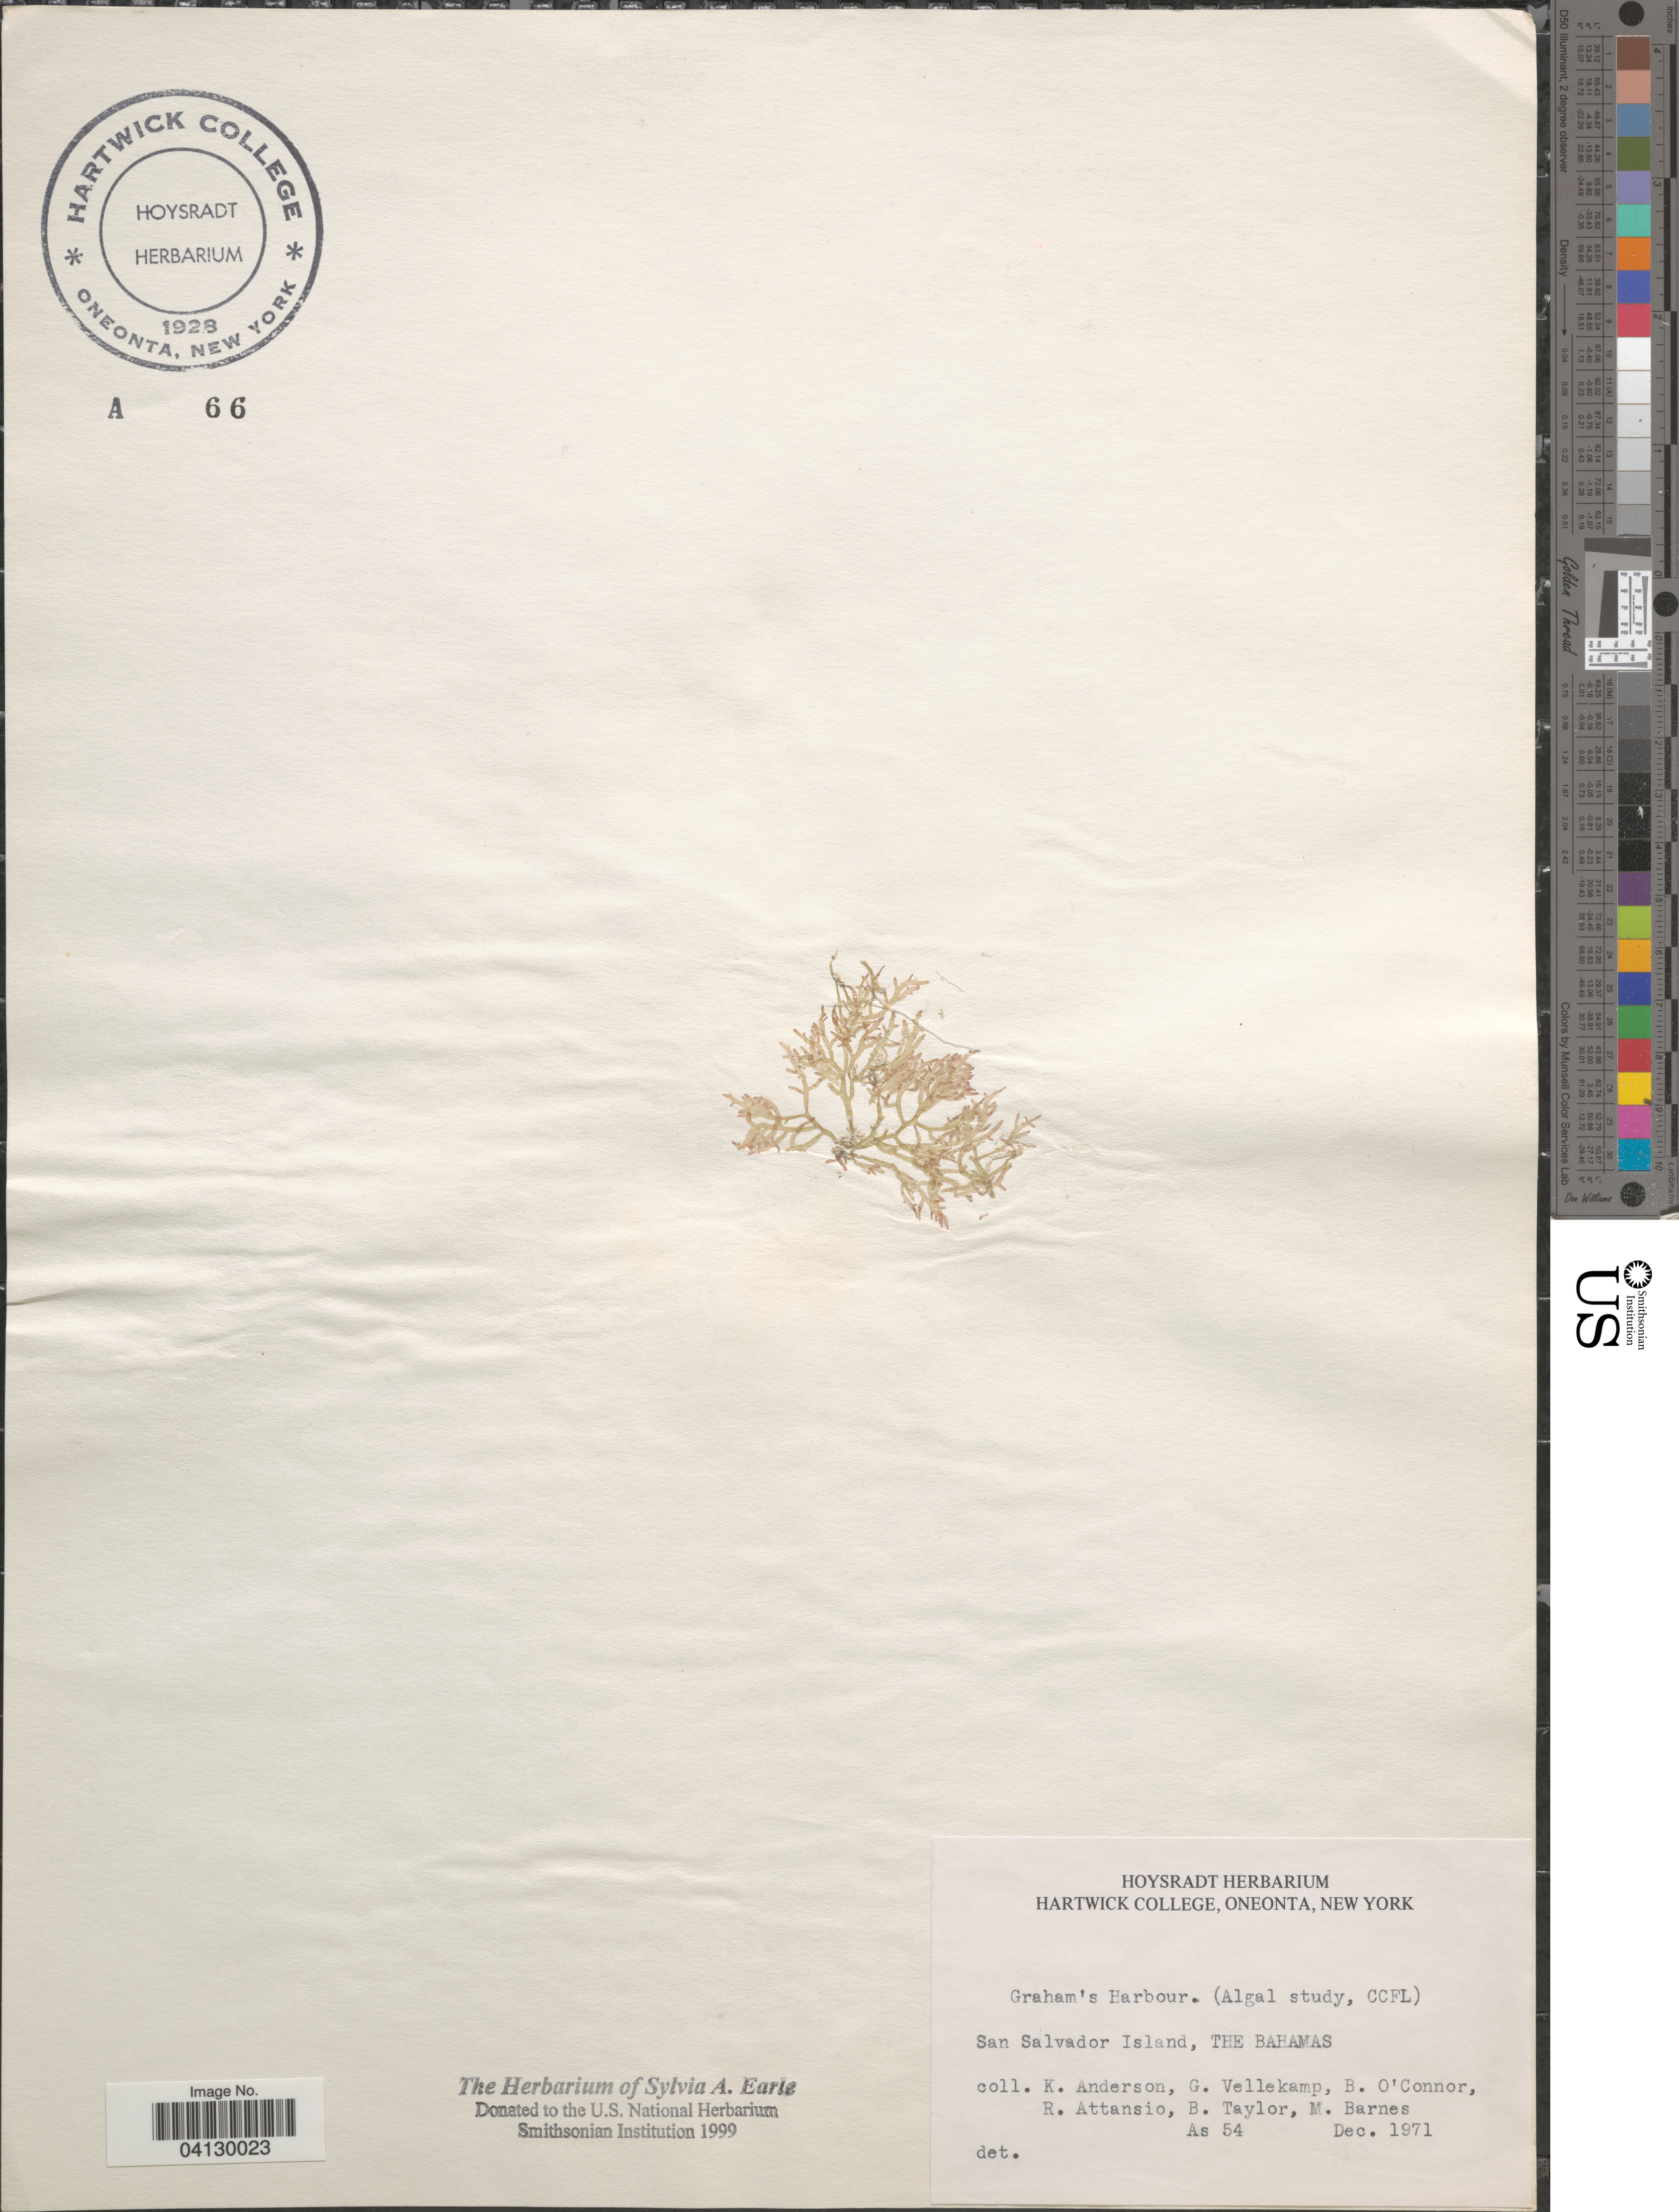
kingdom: Plantae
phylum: Rhodophyta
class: Florideophyceae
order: Corallinales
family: Corallinaceae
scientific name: Crustose Coralline Algae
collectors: K. Anderson, G. Vellekamp, B. O'Connor, R. Attanasio & et al.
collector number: As54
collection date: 1971-12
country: Bahamas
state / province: San Salvador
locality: Graham's Harbour. (Algal study, CCFL). San Salvador Island.